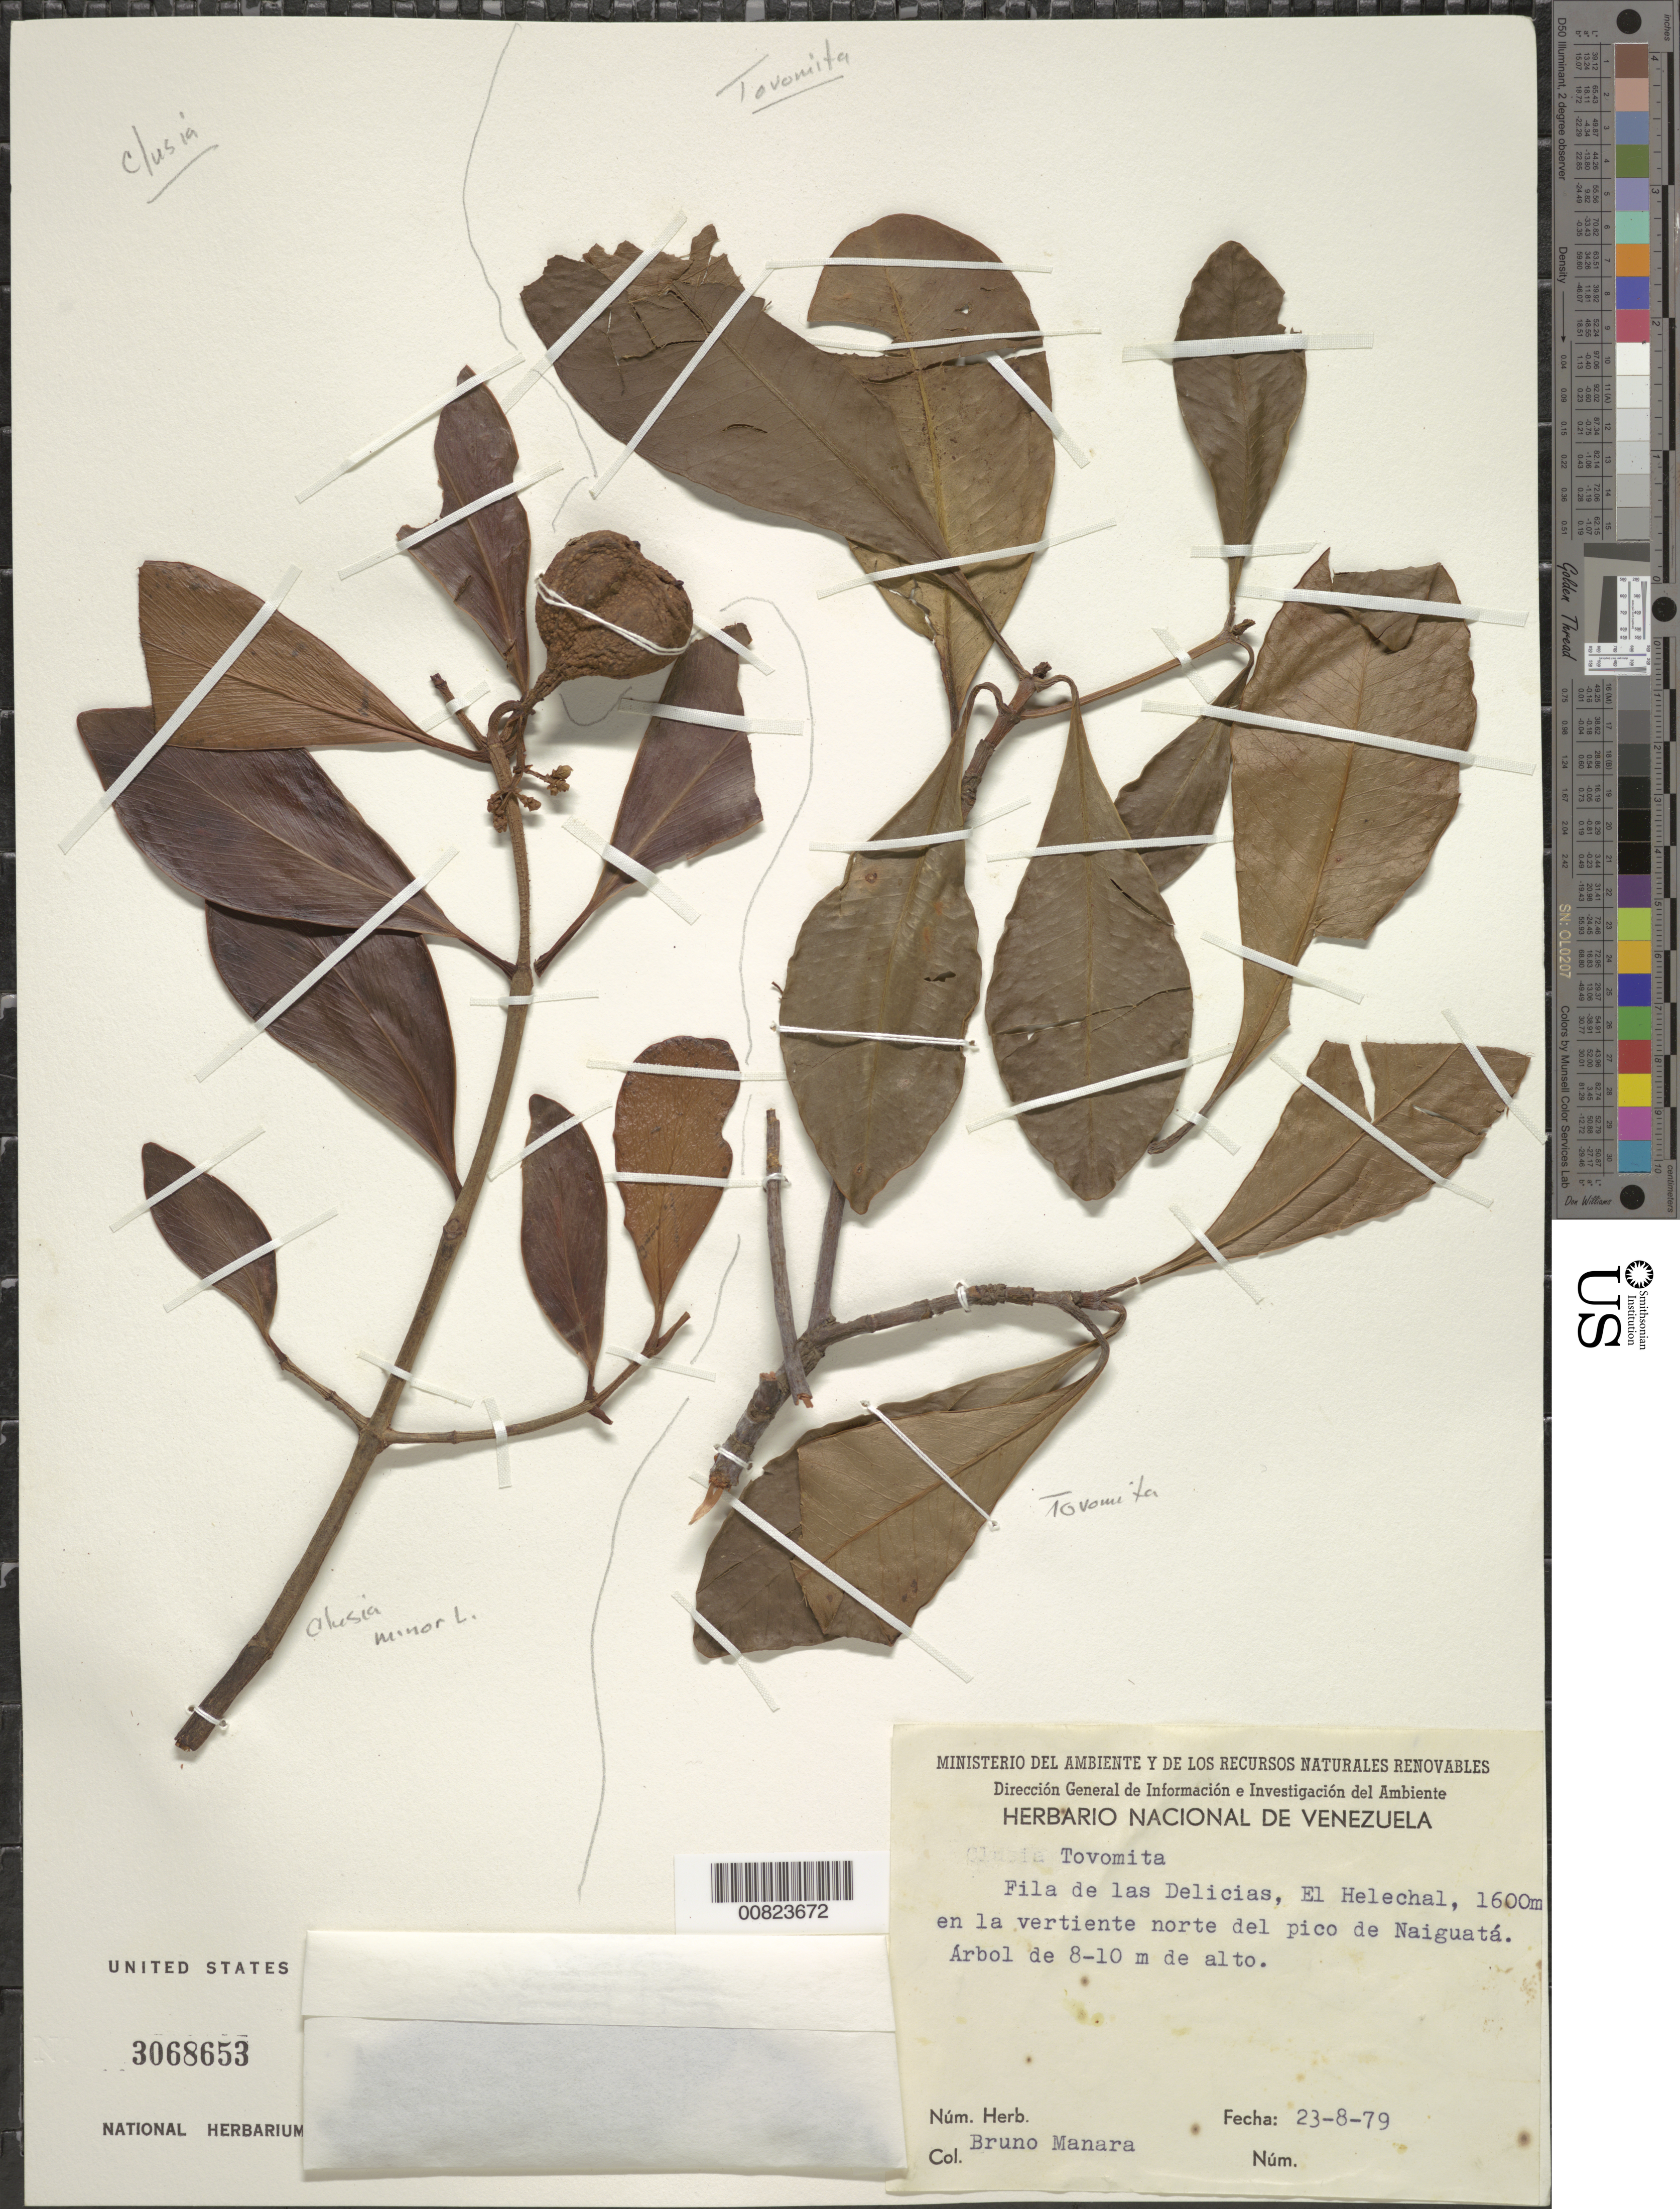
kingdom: Plantae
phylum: Tracheophyta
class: Magnoliopsida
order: Malpighiales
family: Clusiaceae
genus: Clusia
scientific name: Clusia sp.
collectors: B. Manara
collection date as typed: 23-Aug-79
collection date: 1979-08-23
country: Venezuela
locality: Fila de las Delicis, El Helechal, en la vertiente norte del pico de Naiguata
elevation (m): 1600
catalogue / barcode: US 3068653